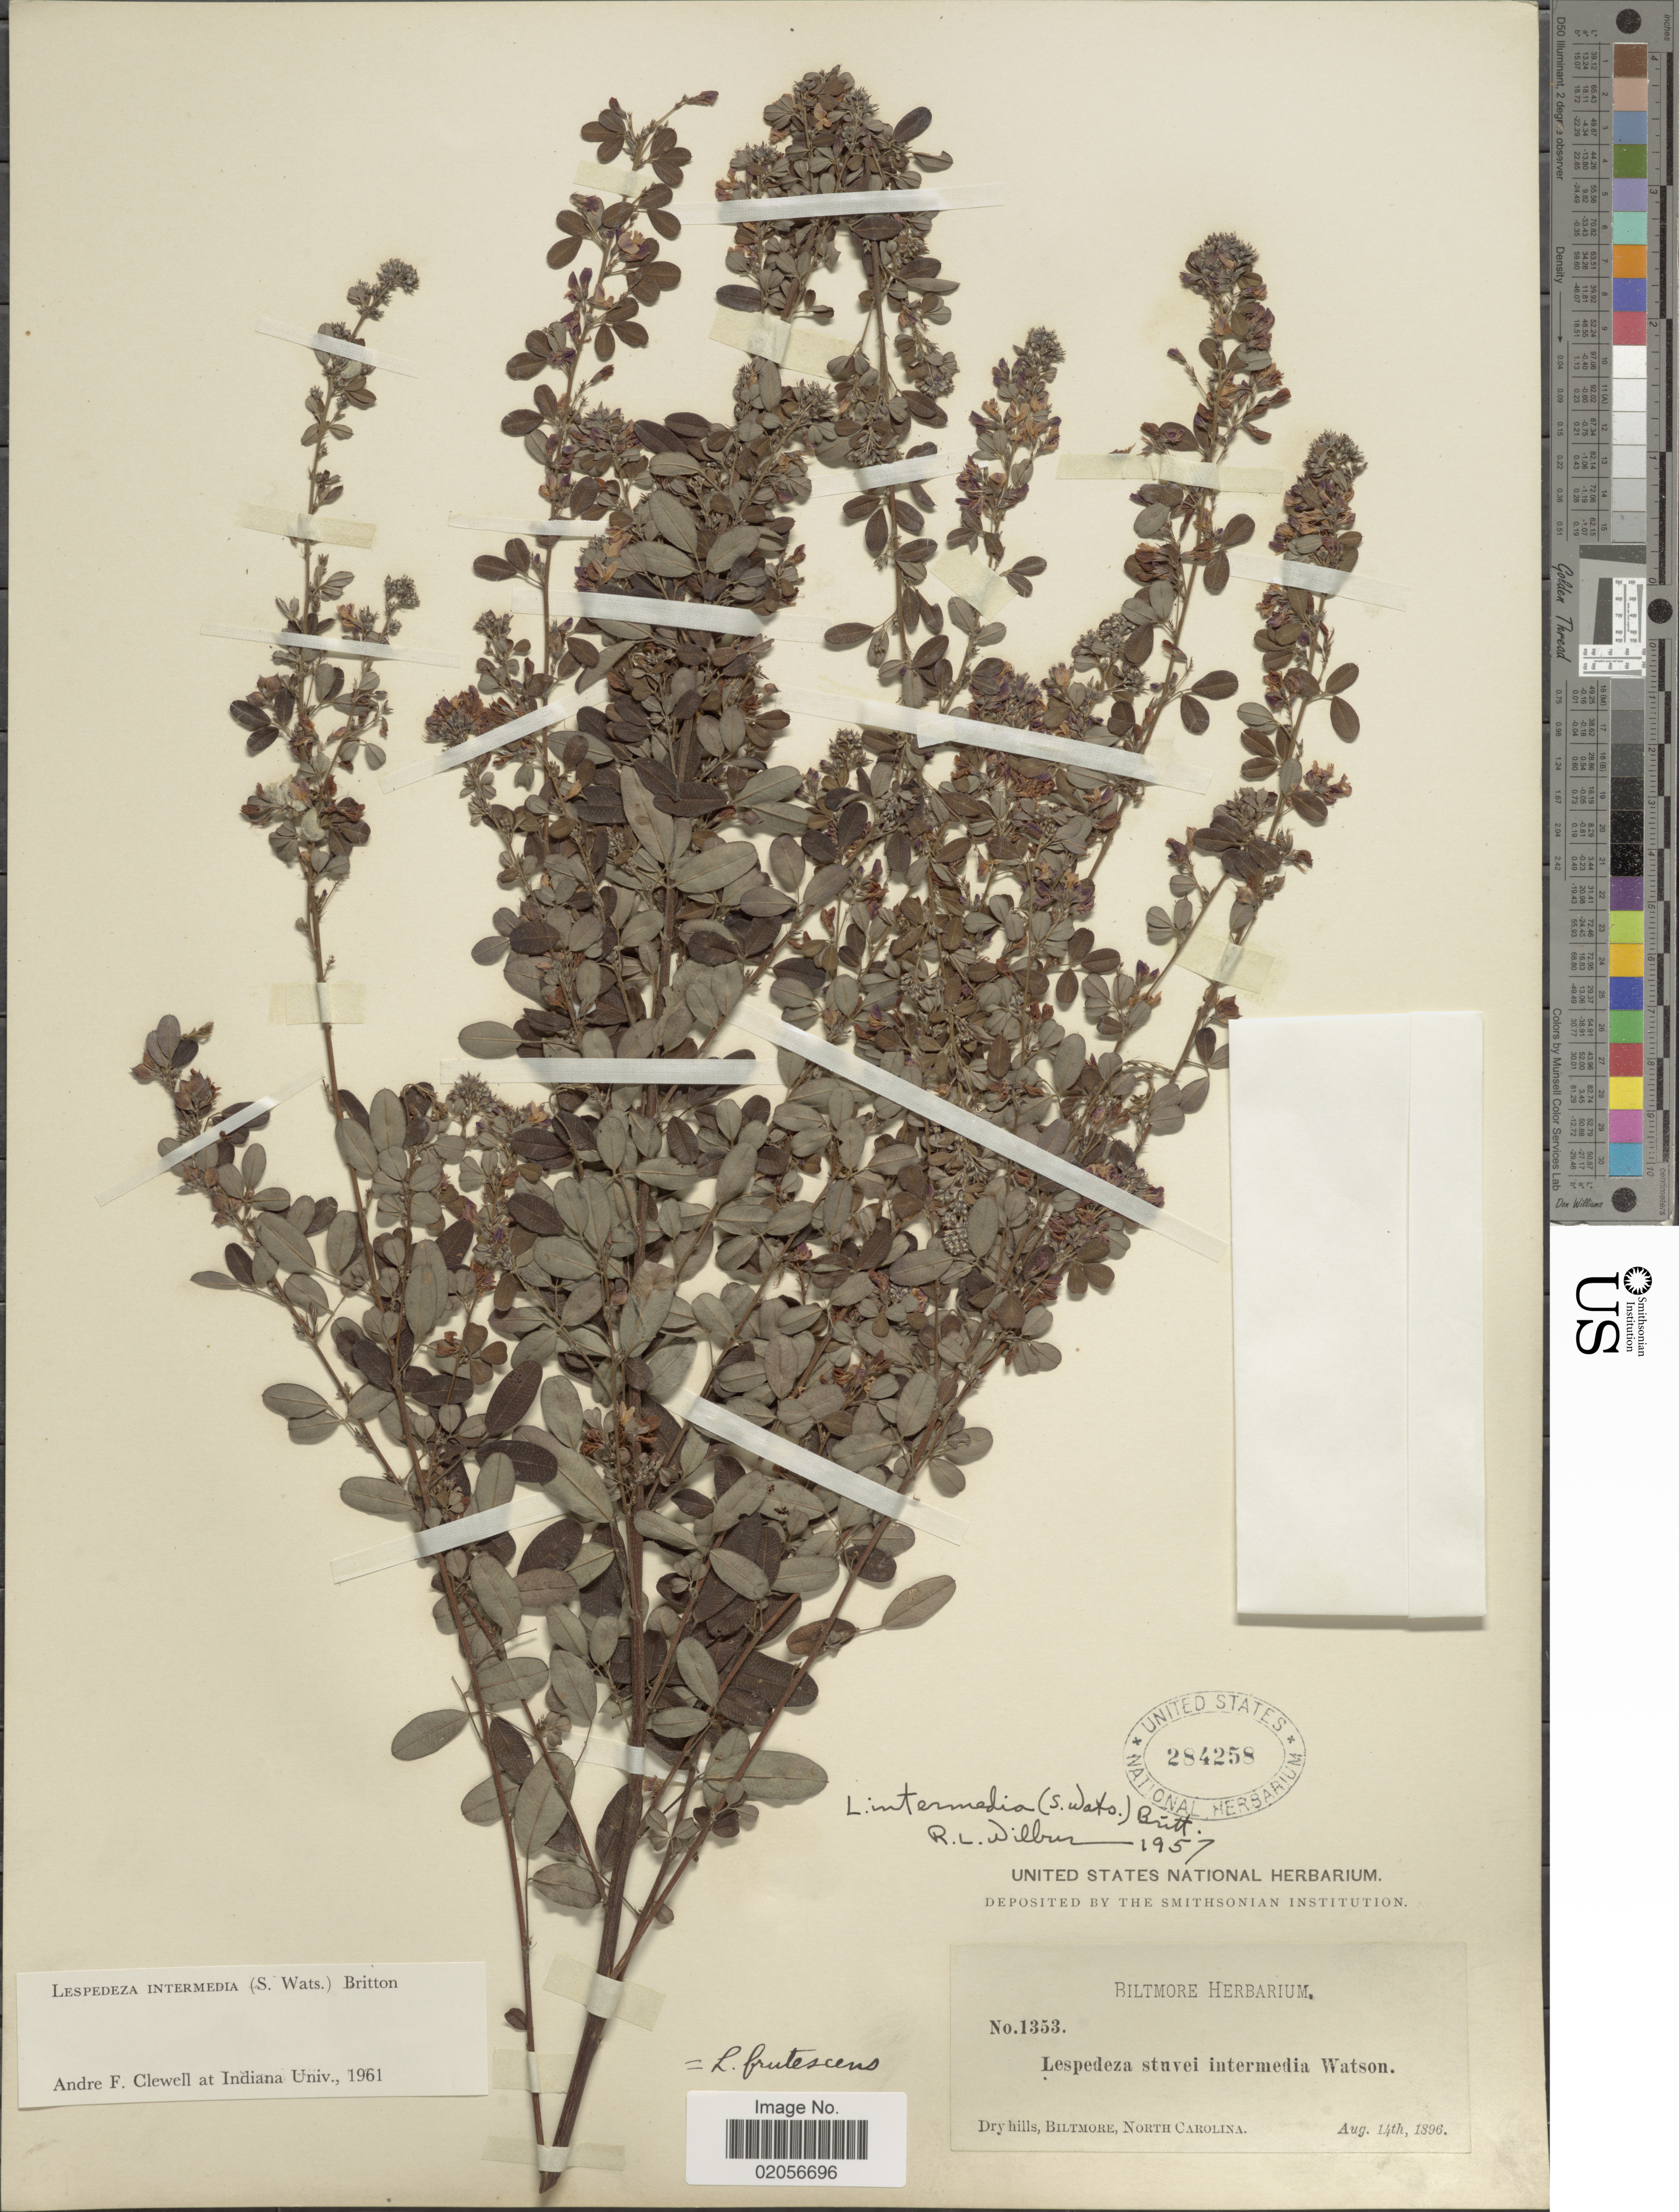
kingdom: Plantae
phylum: Tracheophyta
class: Magnoliopsida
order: Fabales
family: Fabaceae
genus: Lespedeza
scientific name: Lespedeza intermedia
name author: (S. Watson) Britton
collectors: ex herb. Biltmore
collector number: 1353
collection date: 1896-08-14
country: United States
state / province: North Carolina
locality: Dry hills, Biltmore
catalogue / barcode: US 284258